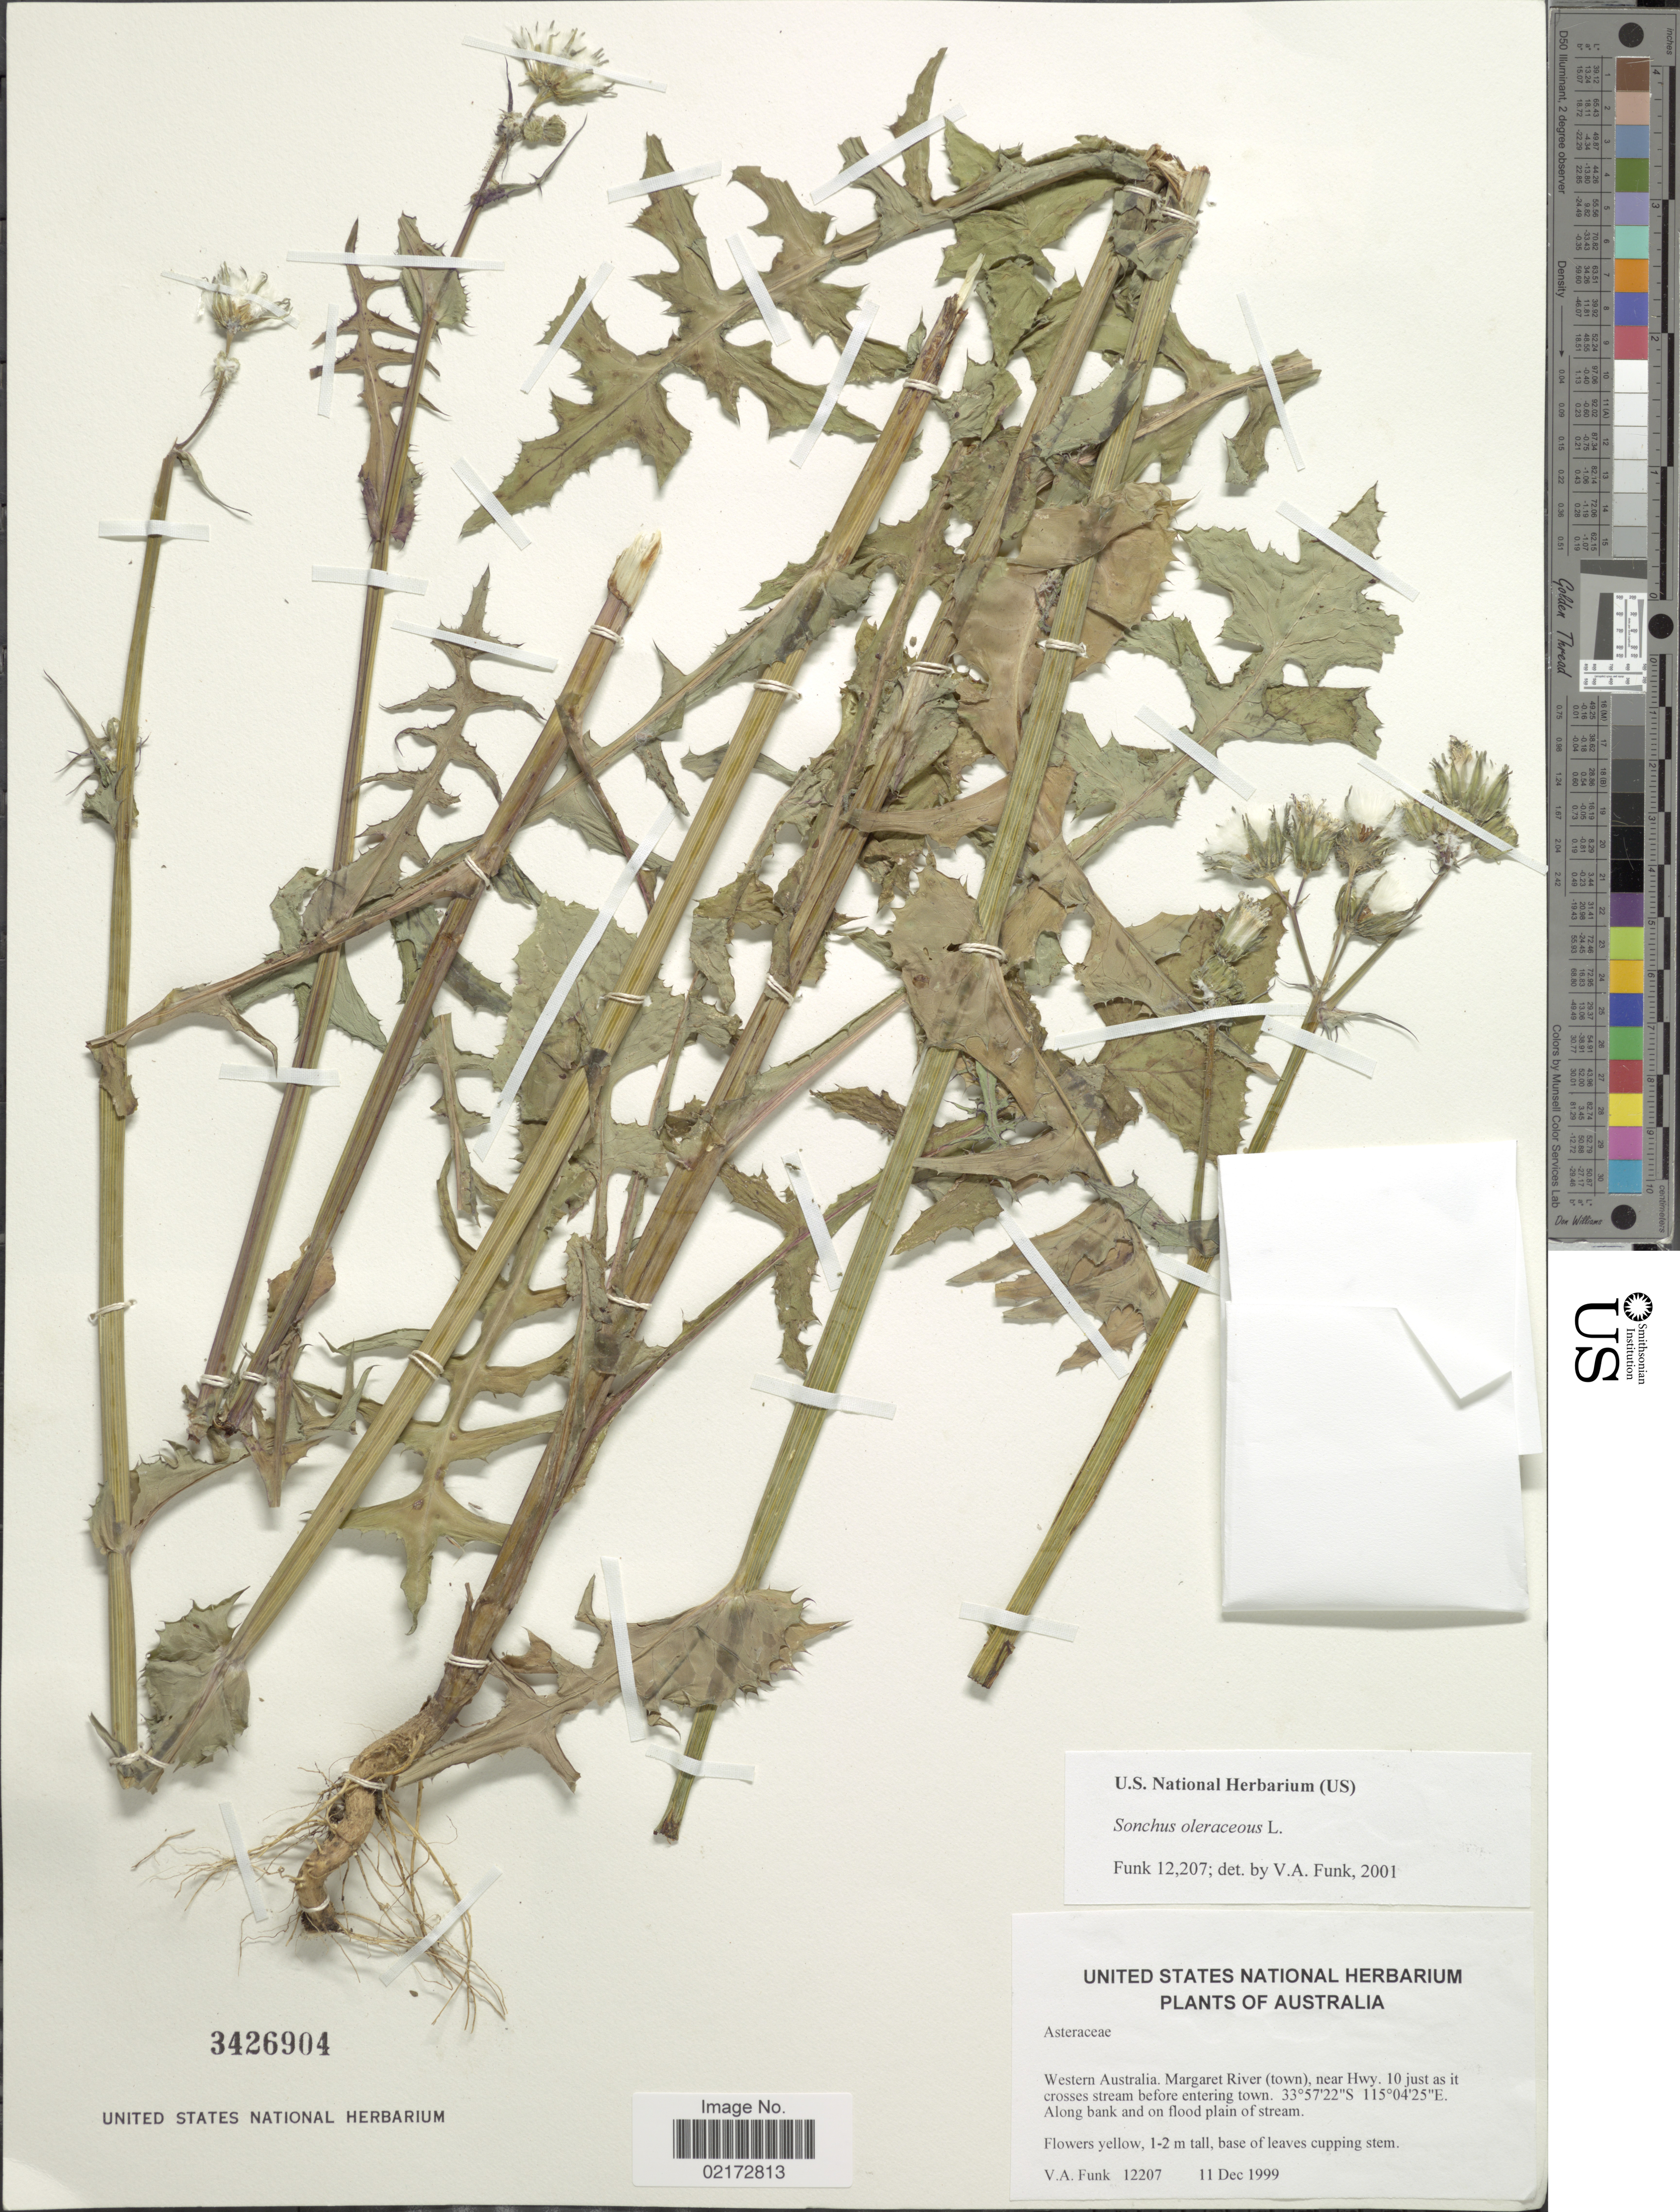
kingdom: Plantae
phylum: Tracheophyta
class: Magnoliopsida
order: Asterales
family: Asteraceae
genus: Sonchus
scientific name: Sonchus oleraceus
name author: L.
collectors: V. Funk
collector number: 12207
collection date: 1999-12-11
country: Australia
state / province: Western Australia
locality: Margaret River (town), near Hwy 10 just as it crosses stream before entering town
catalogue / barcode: US 3426904